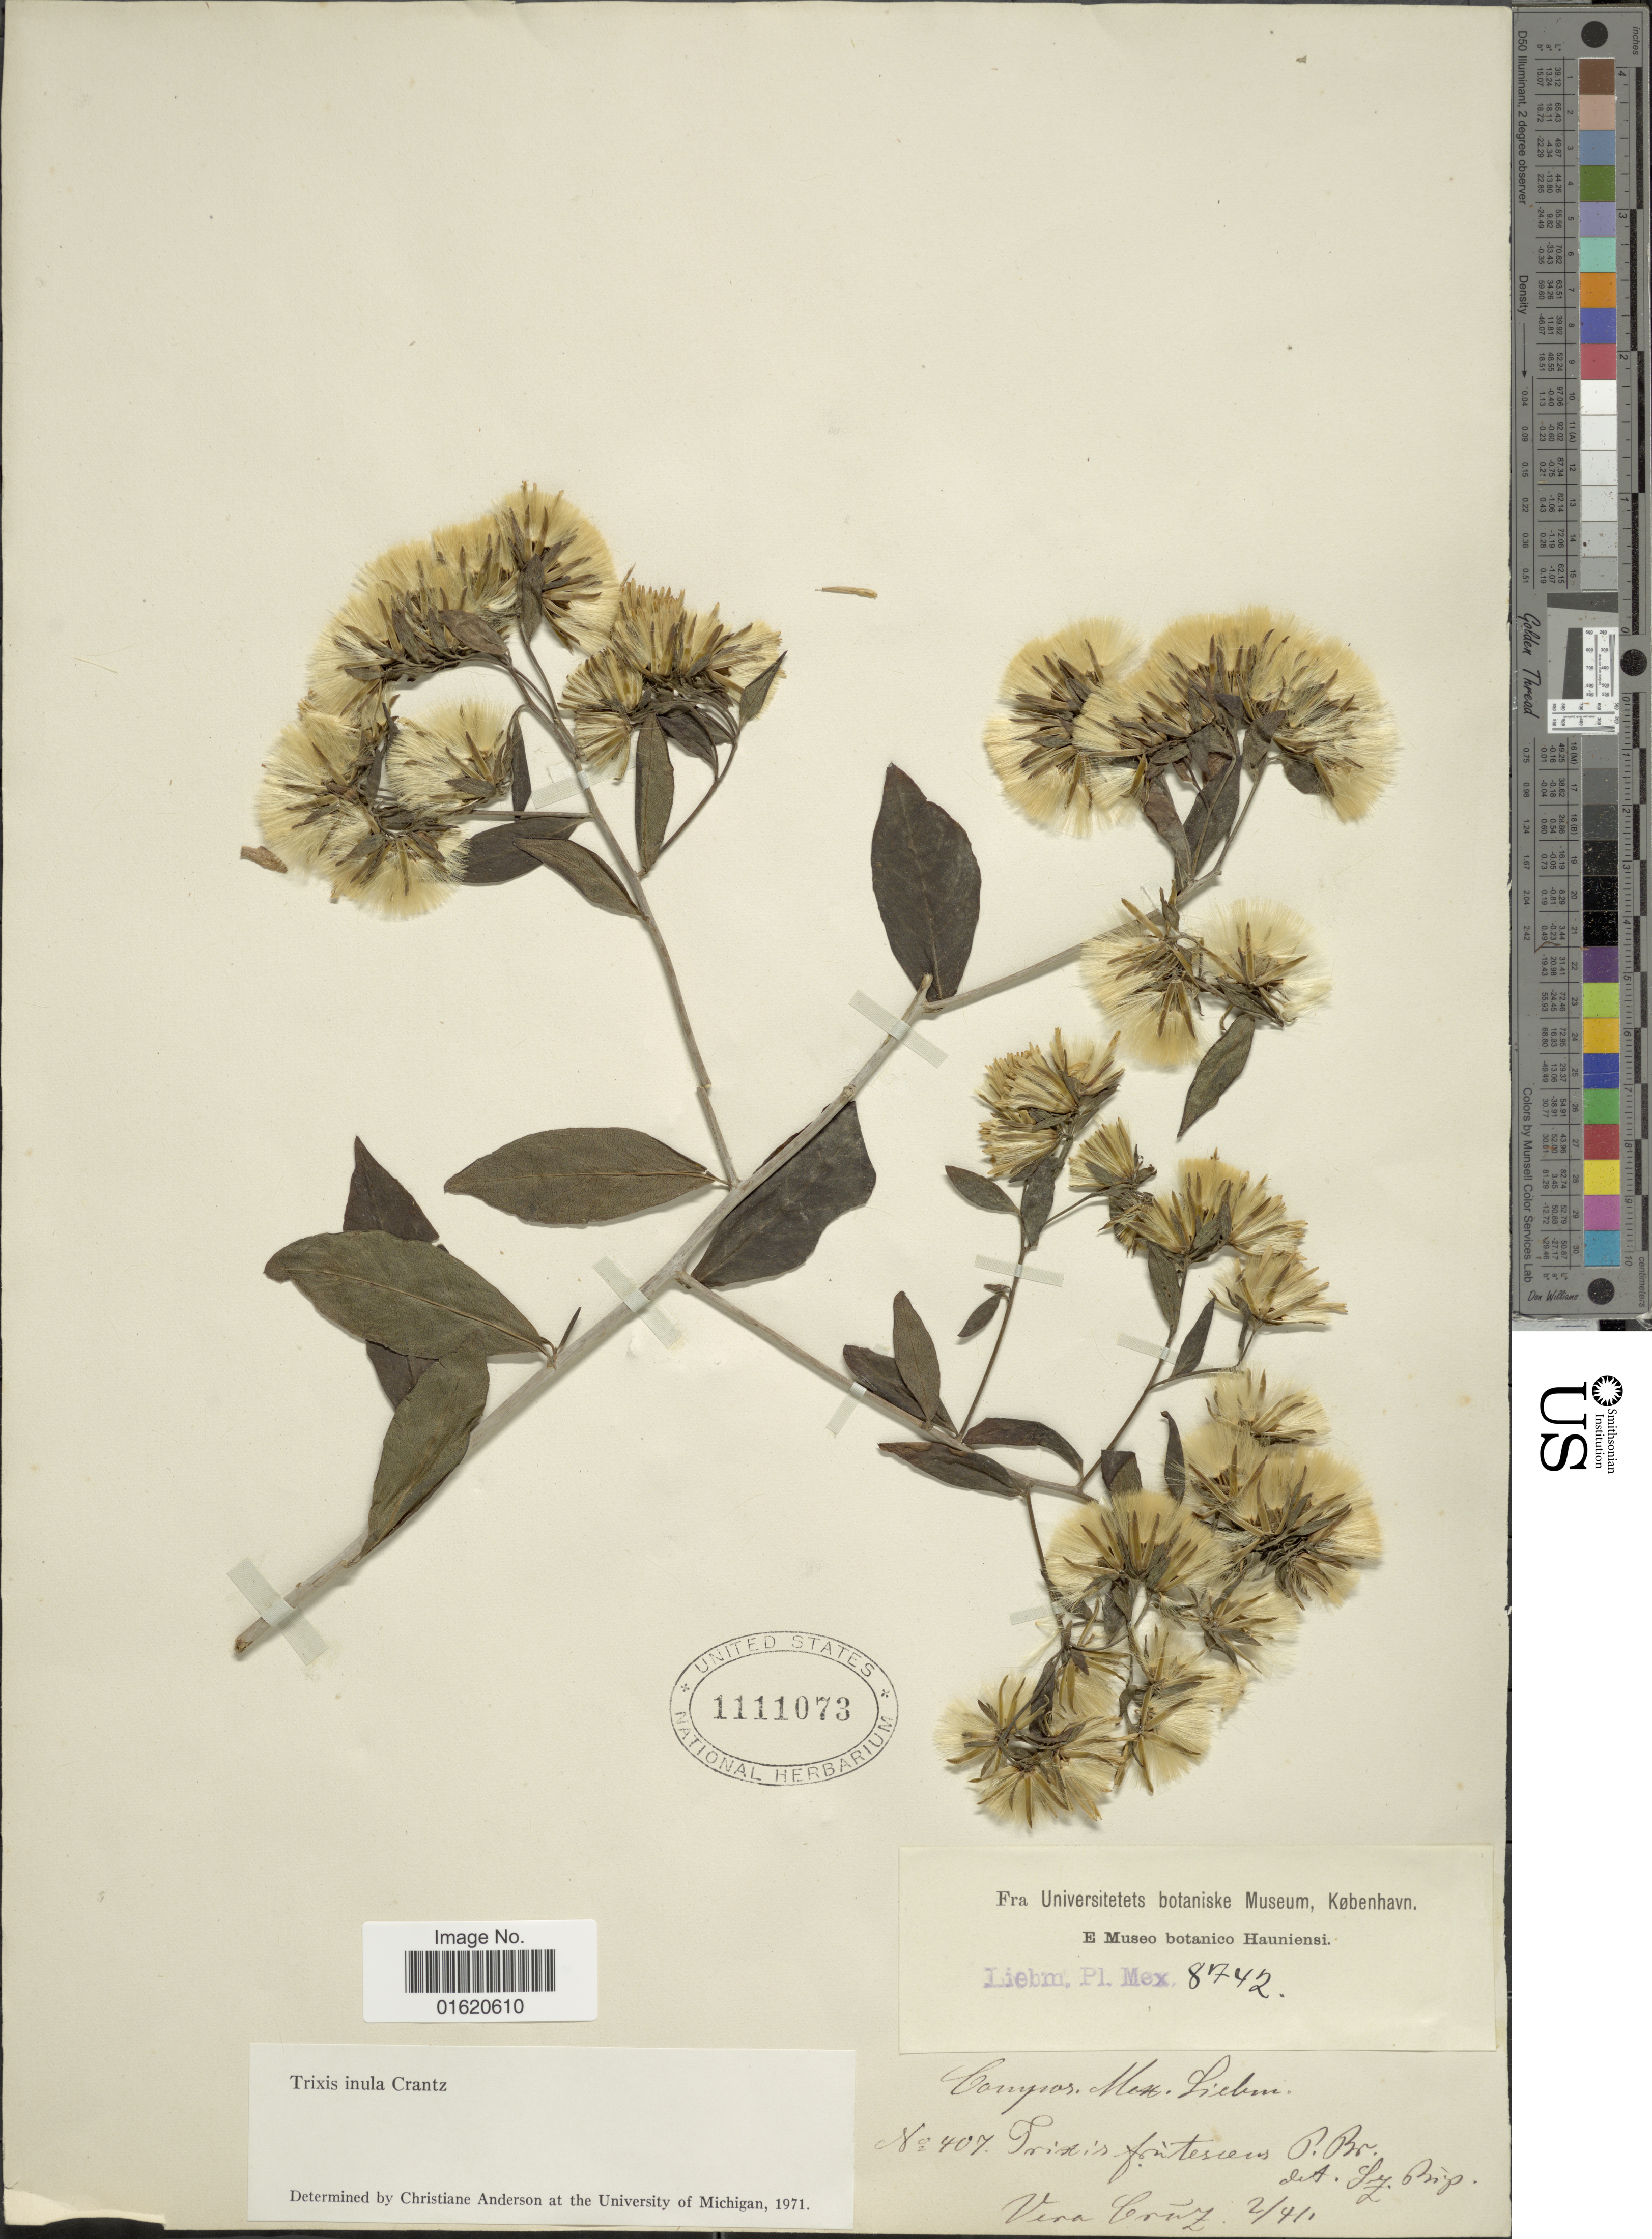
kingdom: Plantae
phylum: Tracheophyta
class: Magnoliopsida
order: Asterales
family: Asteraceae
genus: Trixis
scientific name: Trixis inula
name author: Crantz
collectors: Liebmann, --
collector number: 8742/407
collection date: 1911-02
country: Mexico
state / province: Veracruz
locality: Vera Cruz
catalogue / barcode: US 1111073